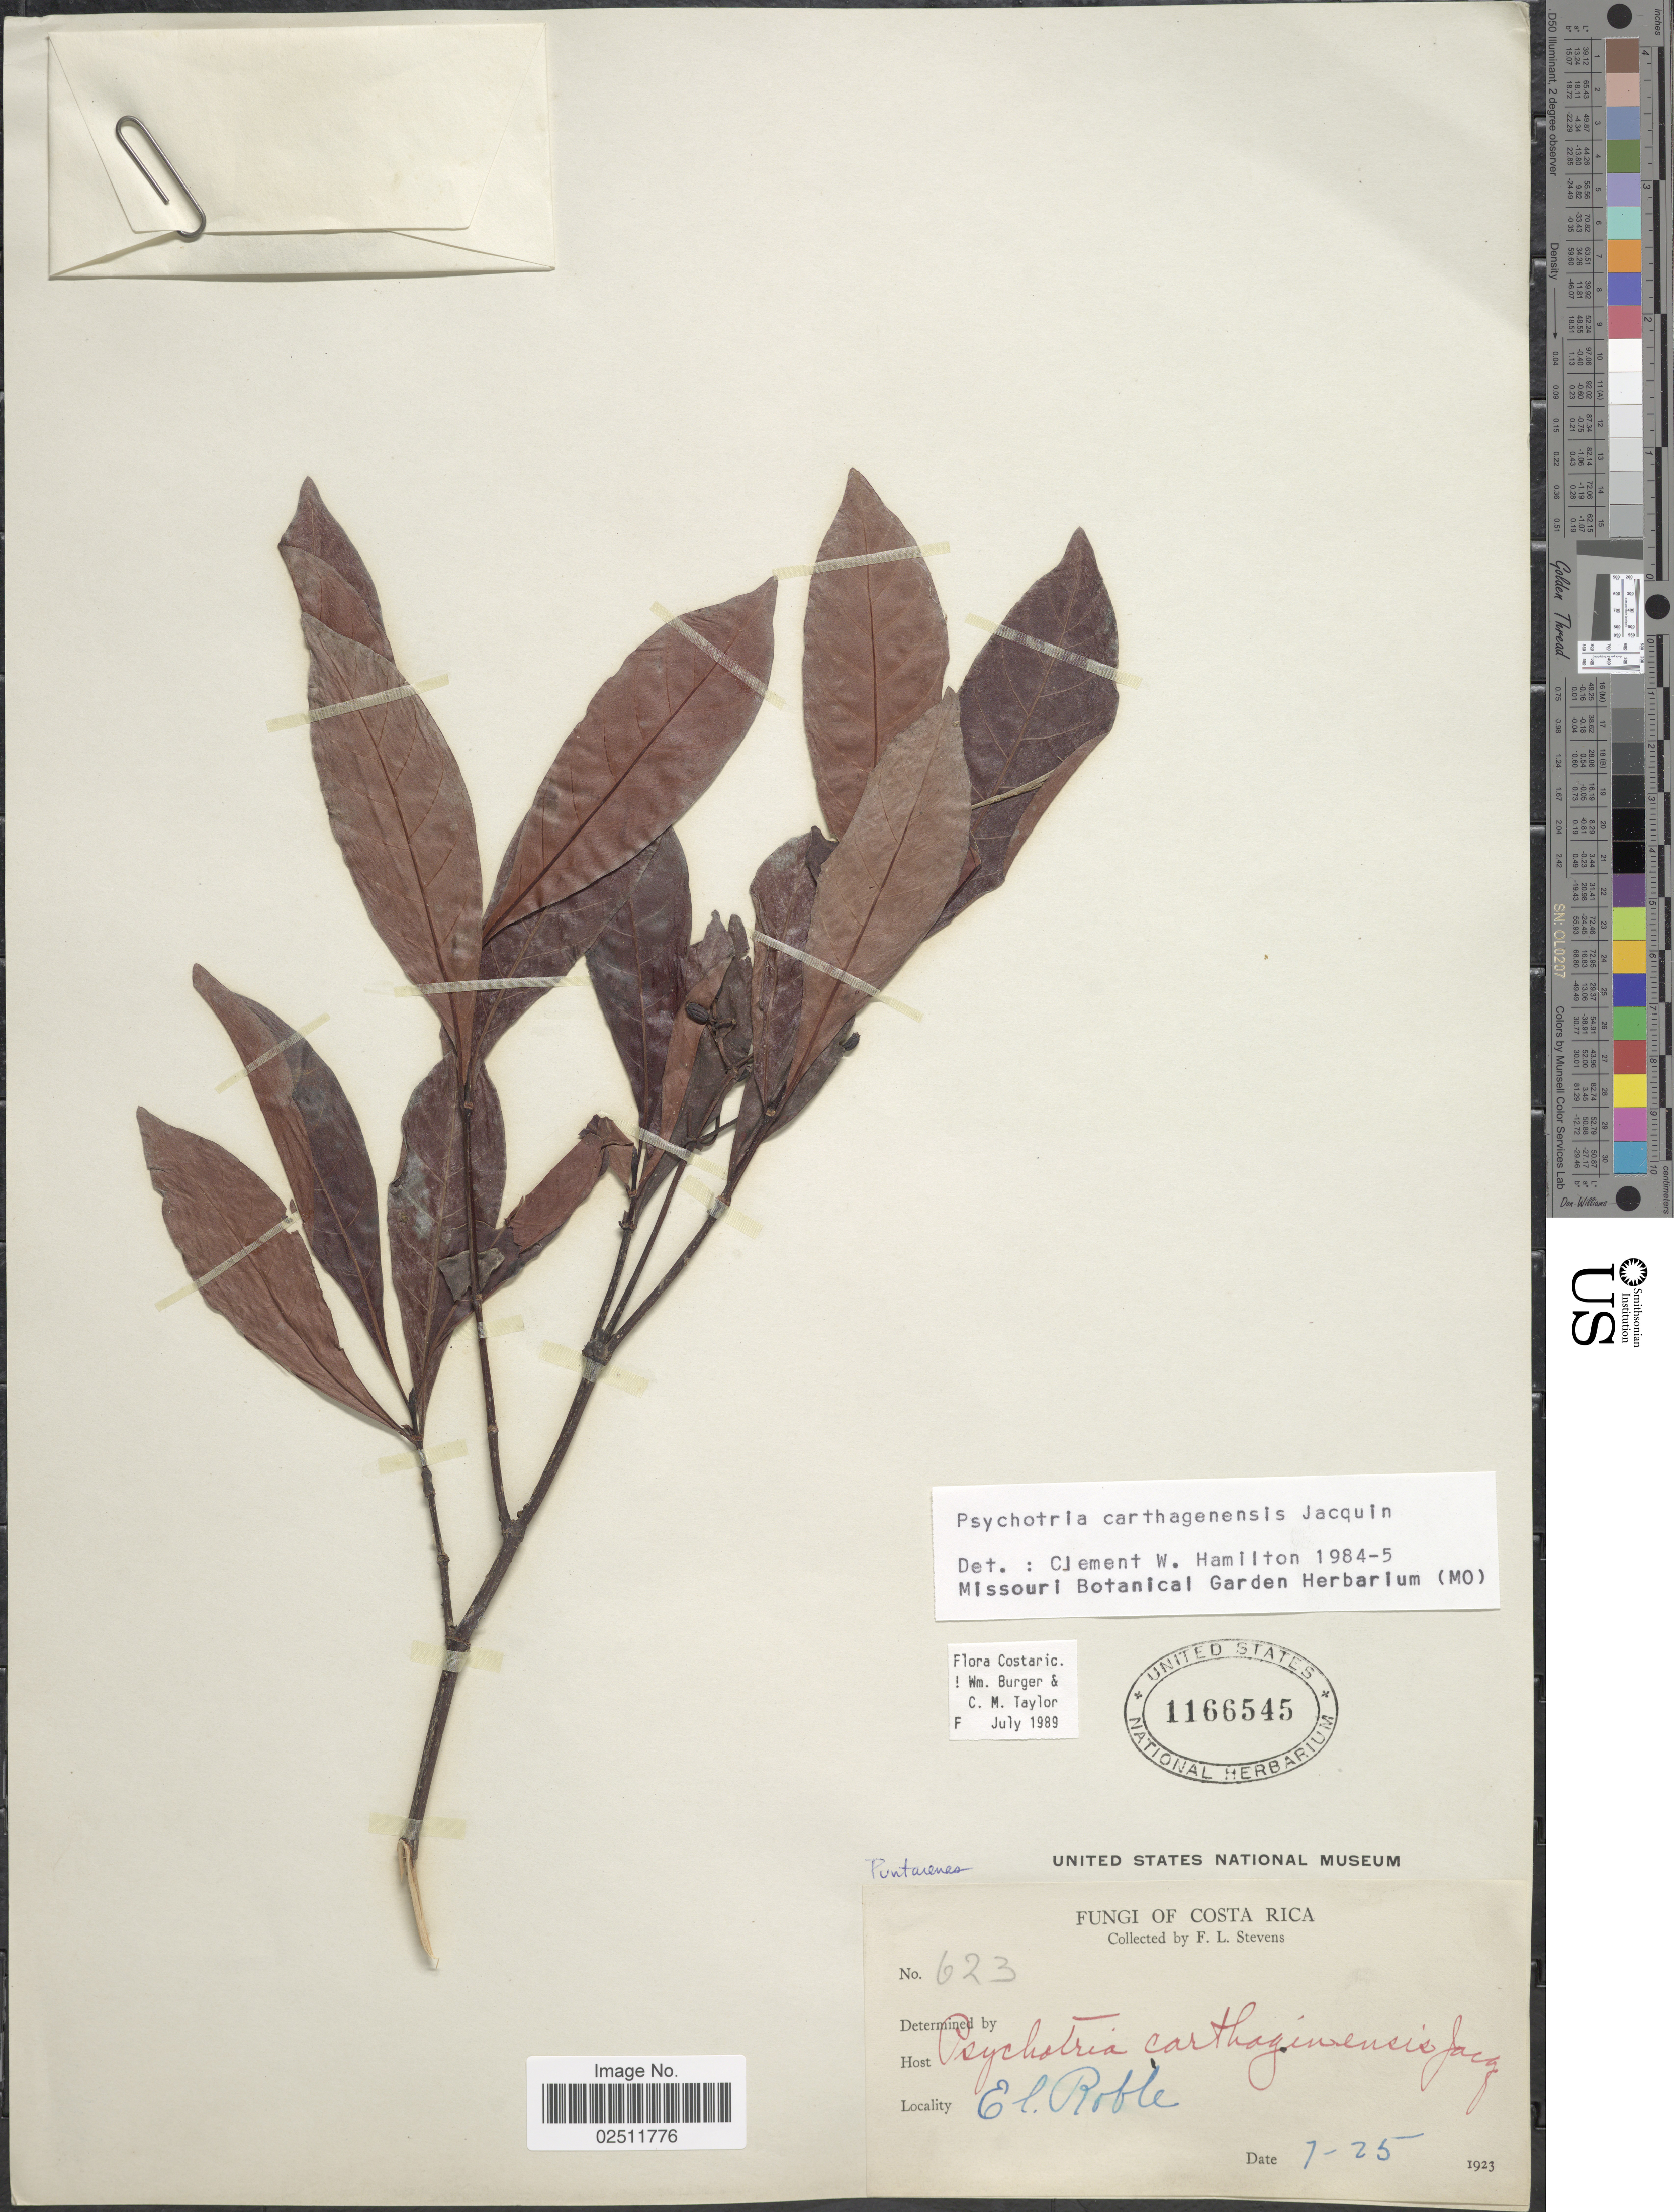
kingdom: Plantae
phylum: Tracheophyta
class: Magnoliopsida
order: Gentianales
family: Rubiaceae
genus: Psychotria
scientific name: Psychotria carthagenensis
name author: Jacq.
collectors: F. L. Stevens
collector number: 623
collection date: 1923-07-25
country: Costa Rica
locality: El Roble.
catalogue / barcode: US 1166545